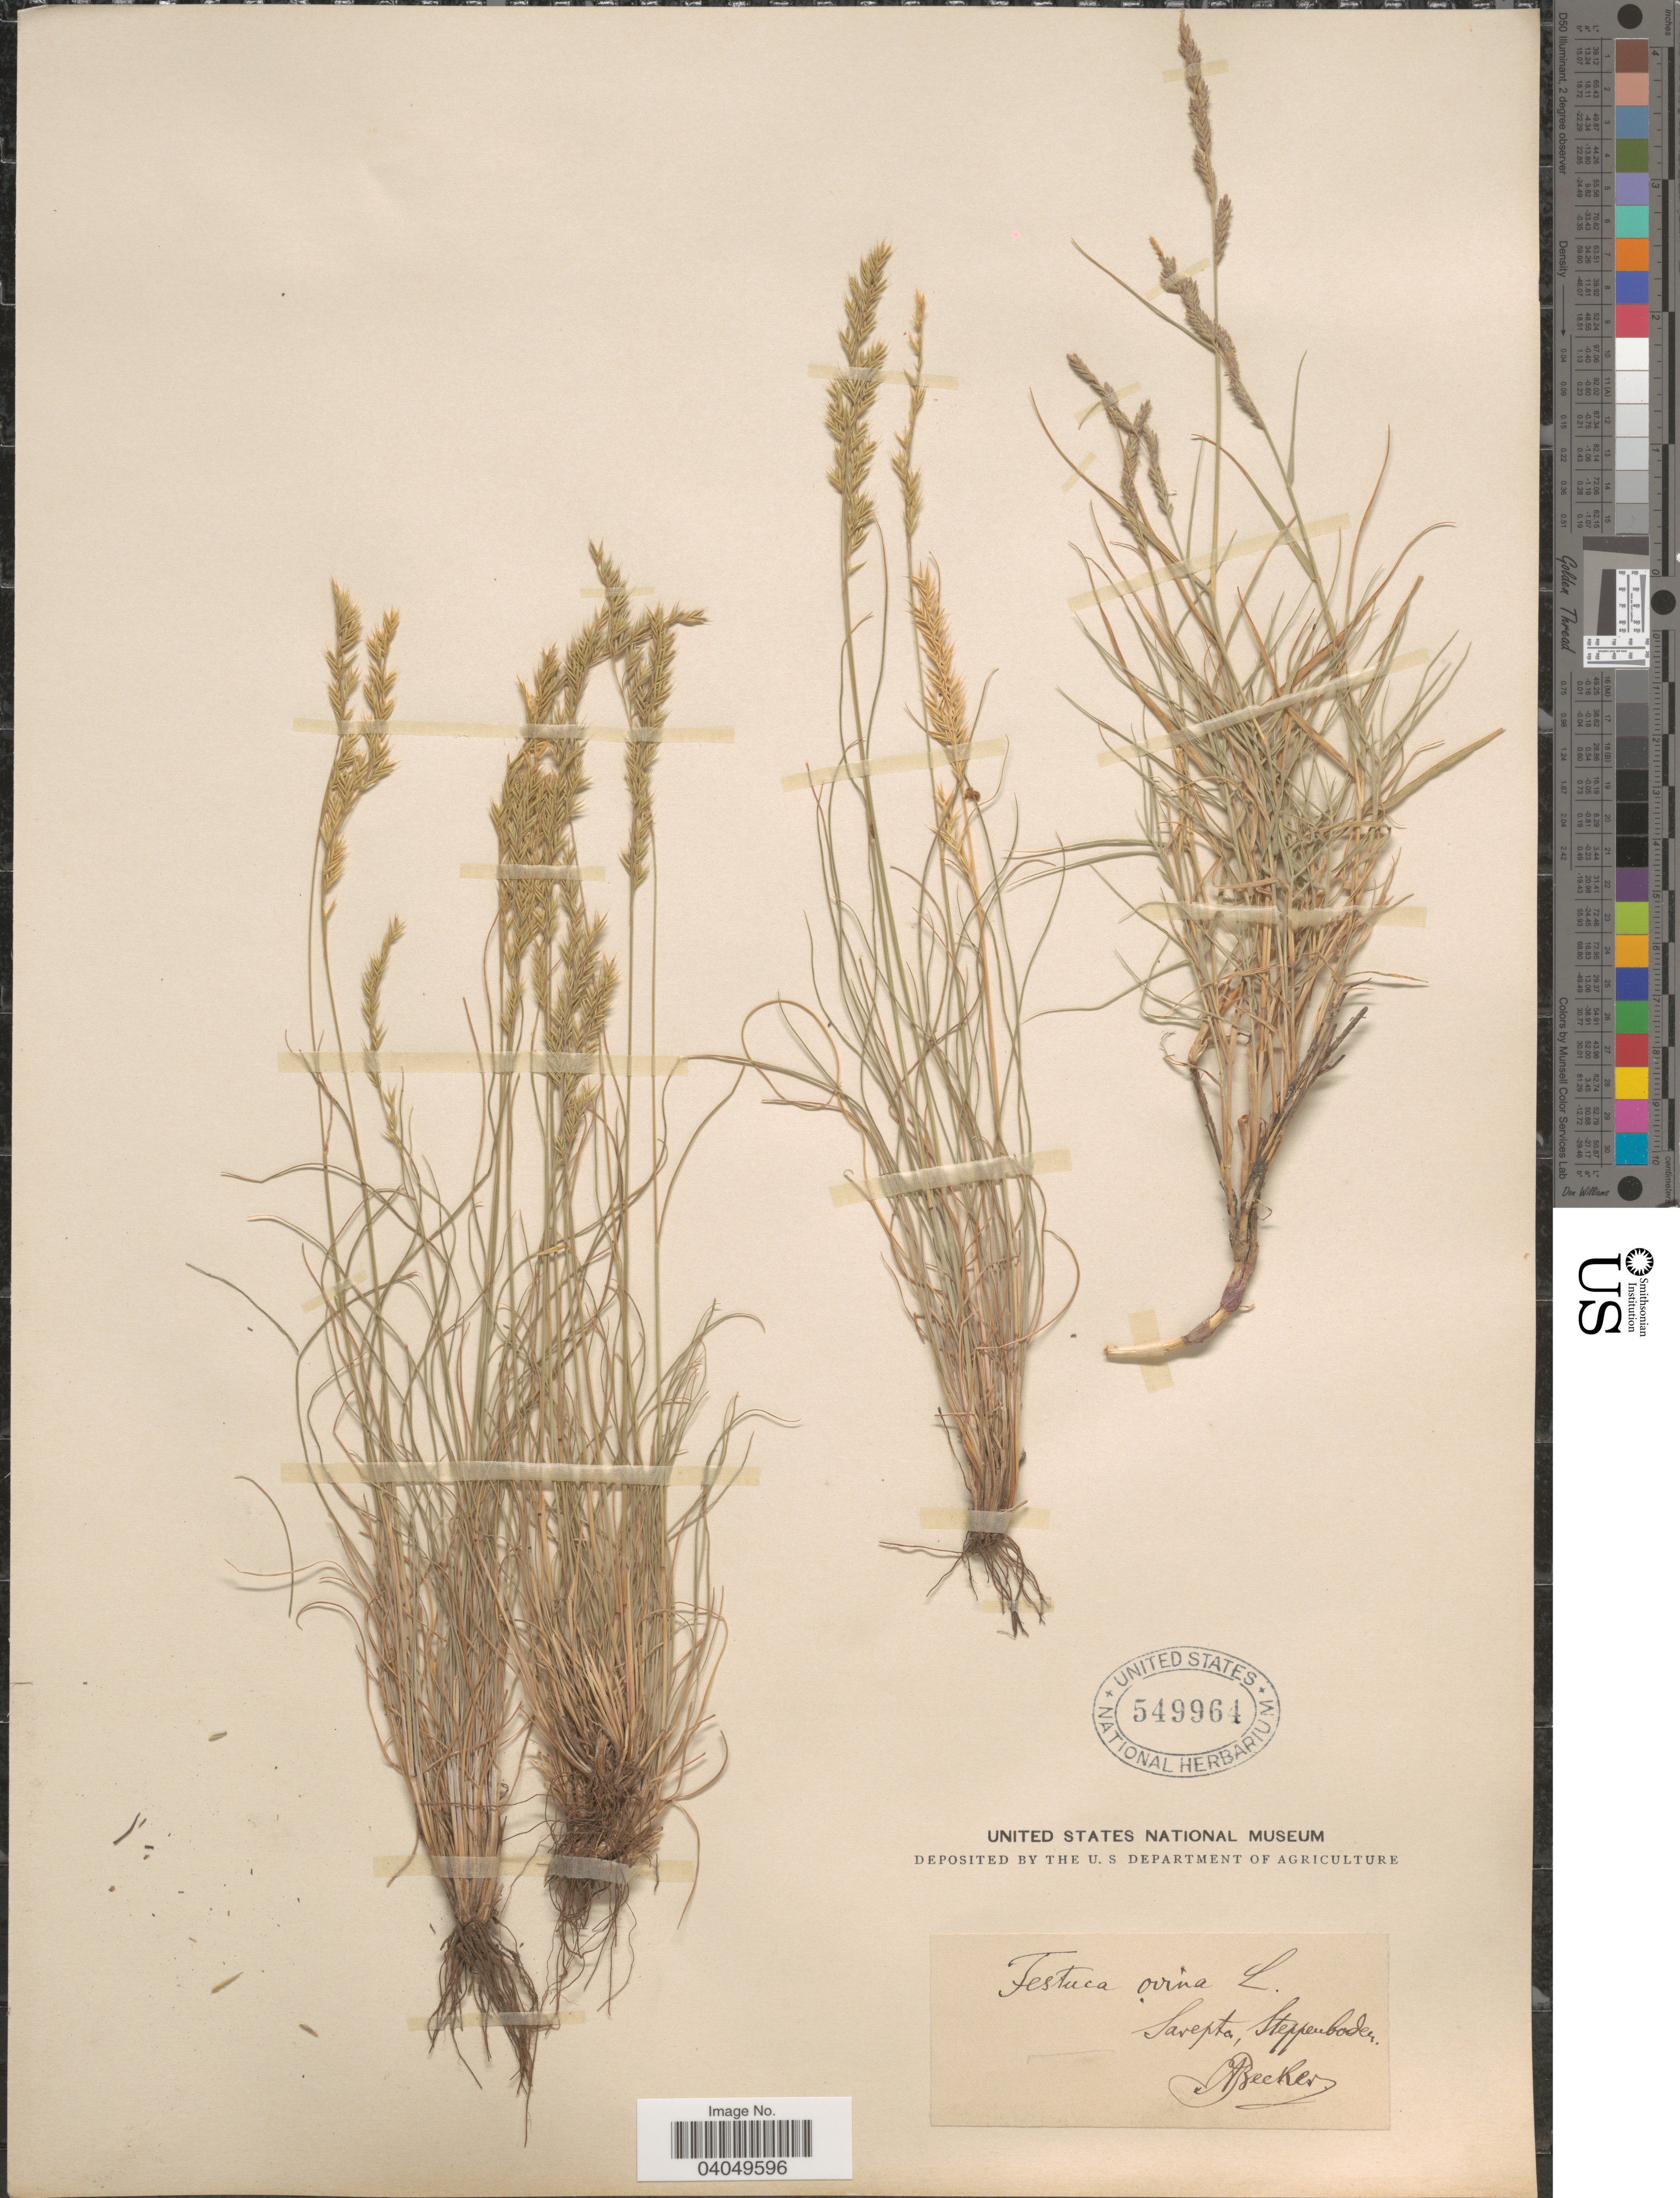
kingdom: Plantae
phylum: Tracheophyta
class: Liliopsida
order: Poales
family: Poaceae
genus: Festuca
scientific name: Festuca ovina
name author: L.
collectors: A. Becker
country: Russian Federation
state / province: Volgograd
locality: Sarepta, Steppenboden.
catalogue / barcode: US 549964